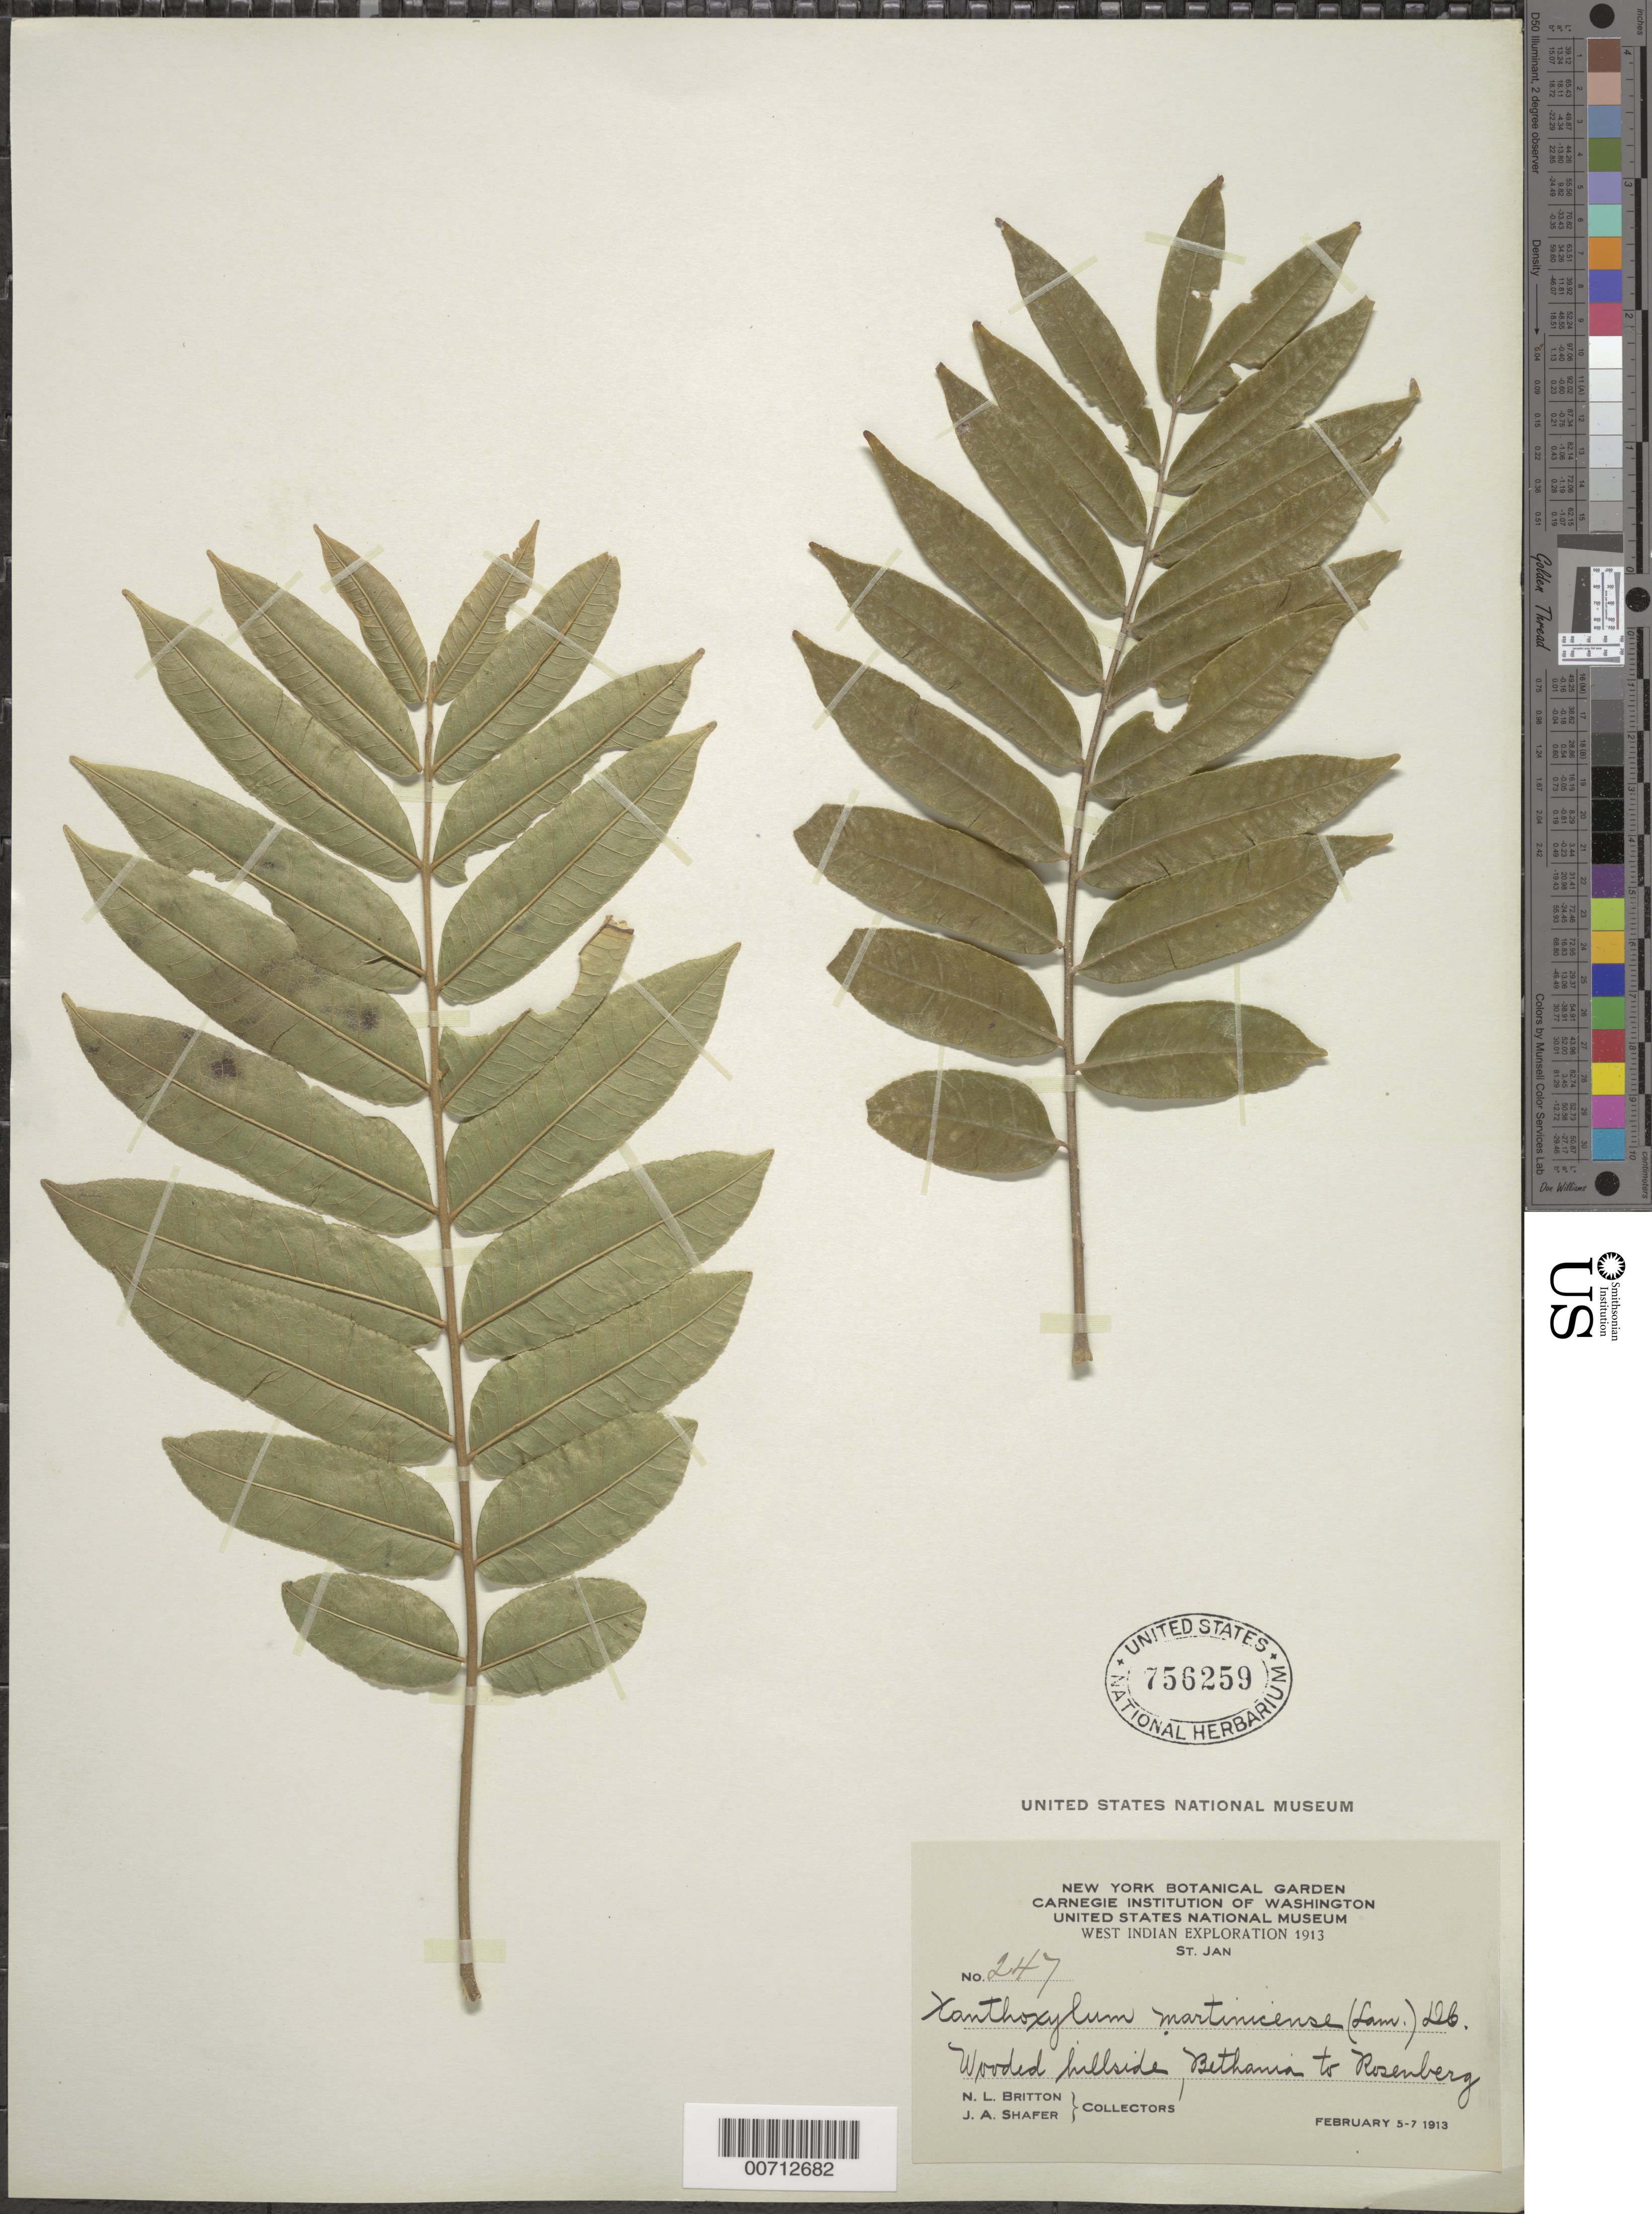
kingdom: Plantae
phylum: Tracheophyta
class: Magnoliopsida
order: Sapindales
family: Rutaceae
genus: Zanthoxylum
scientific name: Zanthoxylum martinicense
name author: (Lam.) DC.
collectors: N. Britton & J. A. Shafer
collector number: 247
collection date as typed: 05 Feb 1913 to 07 Feb 1913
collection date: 1913-02-05/1913-02-07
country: U.S. Virgin Islands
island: St. John Island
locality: Bethania to Rosenberg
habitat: Wooded hillside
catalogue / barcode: US 756259